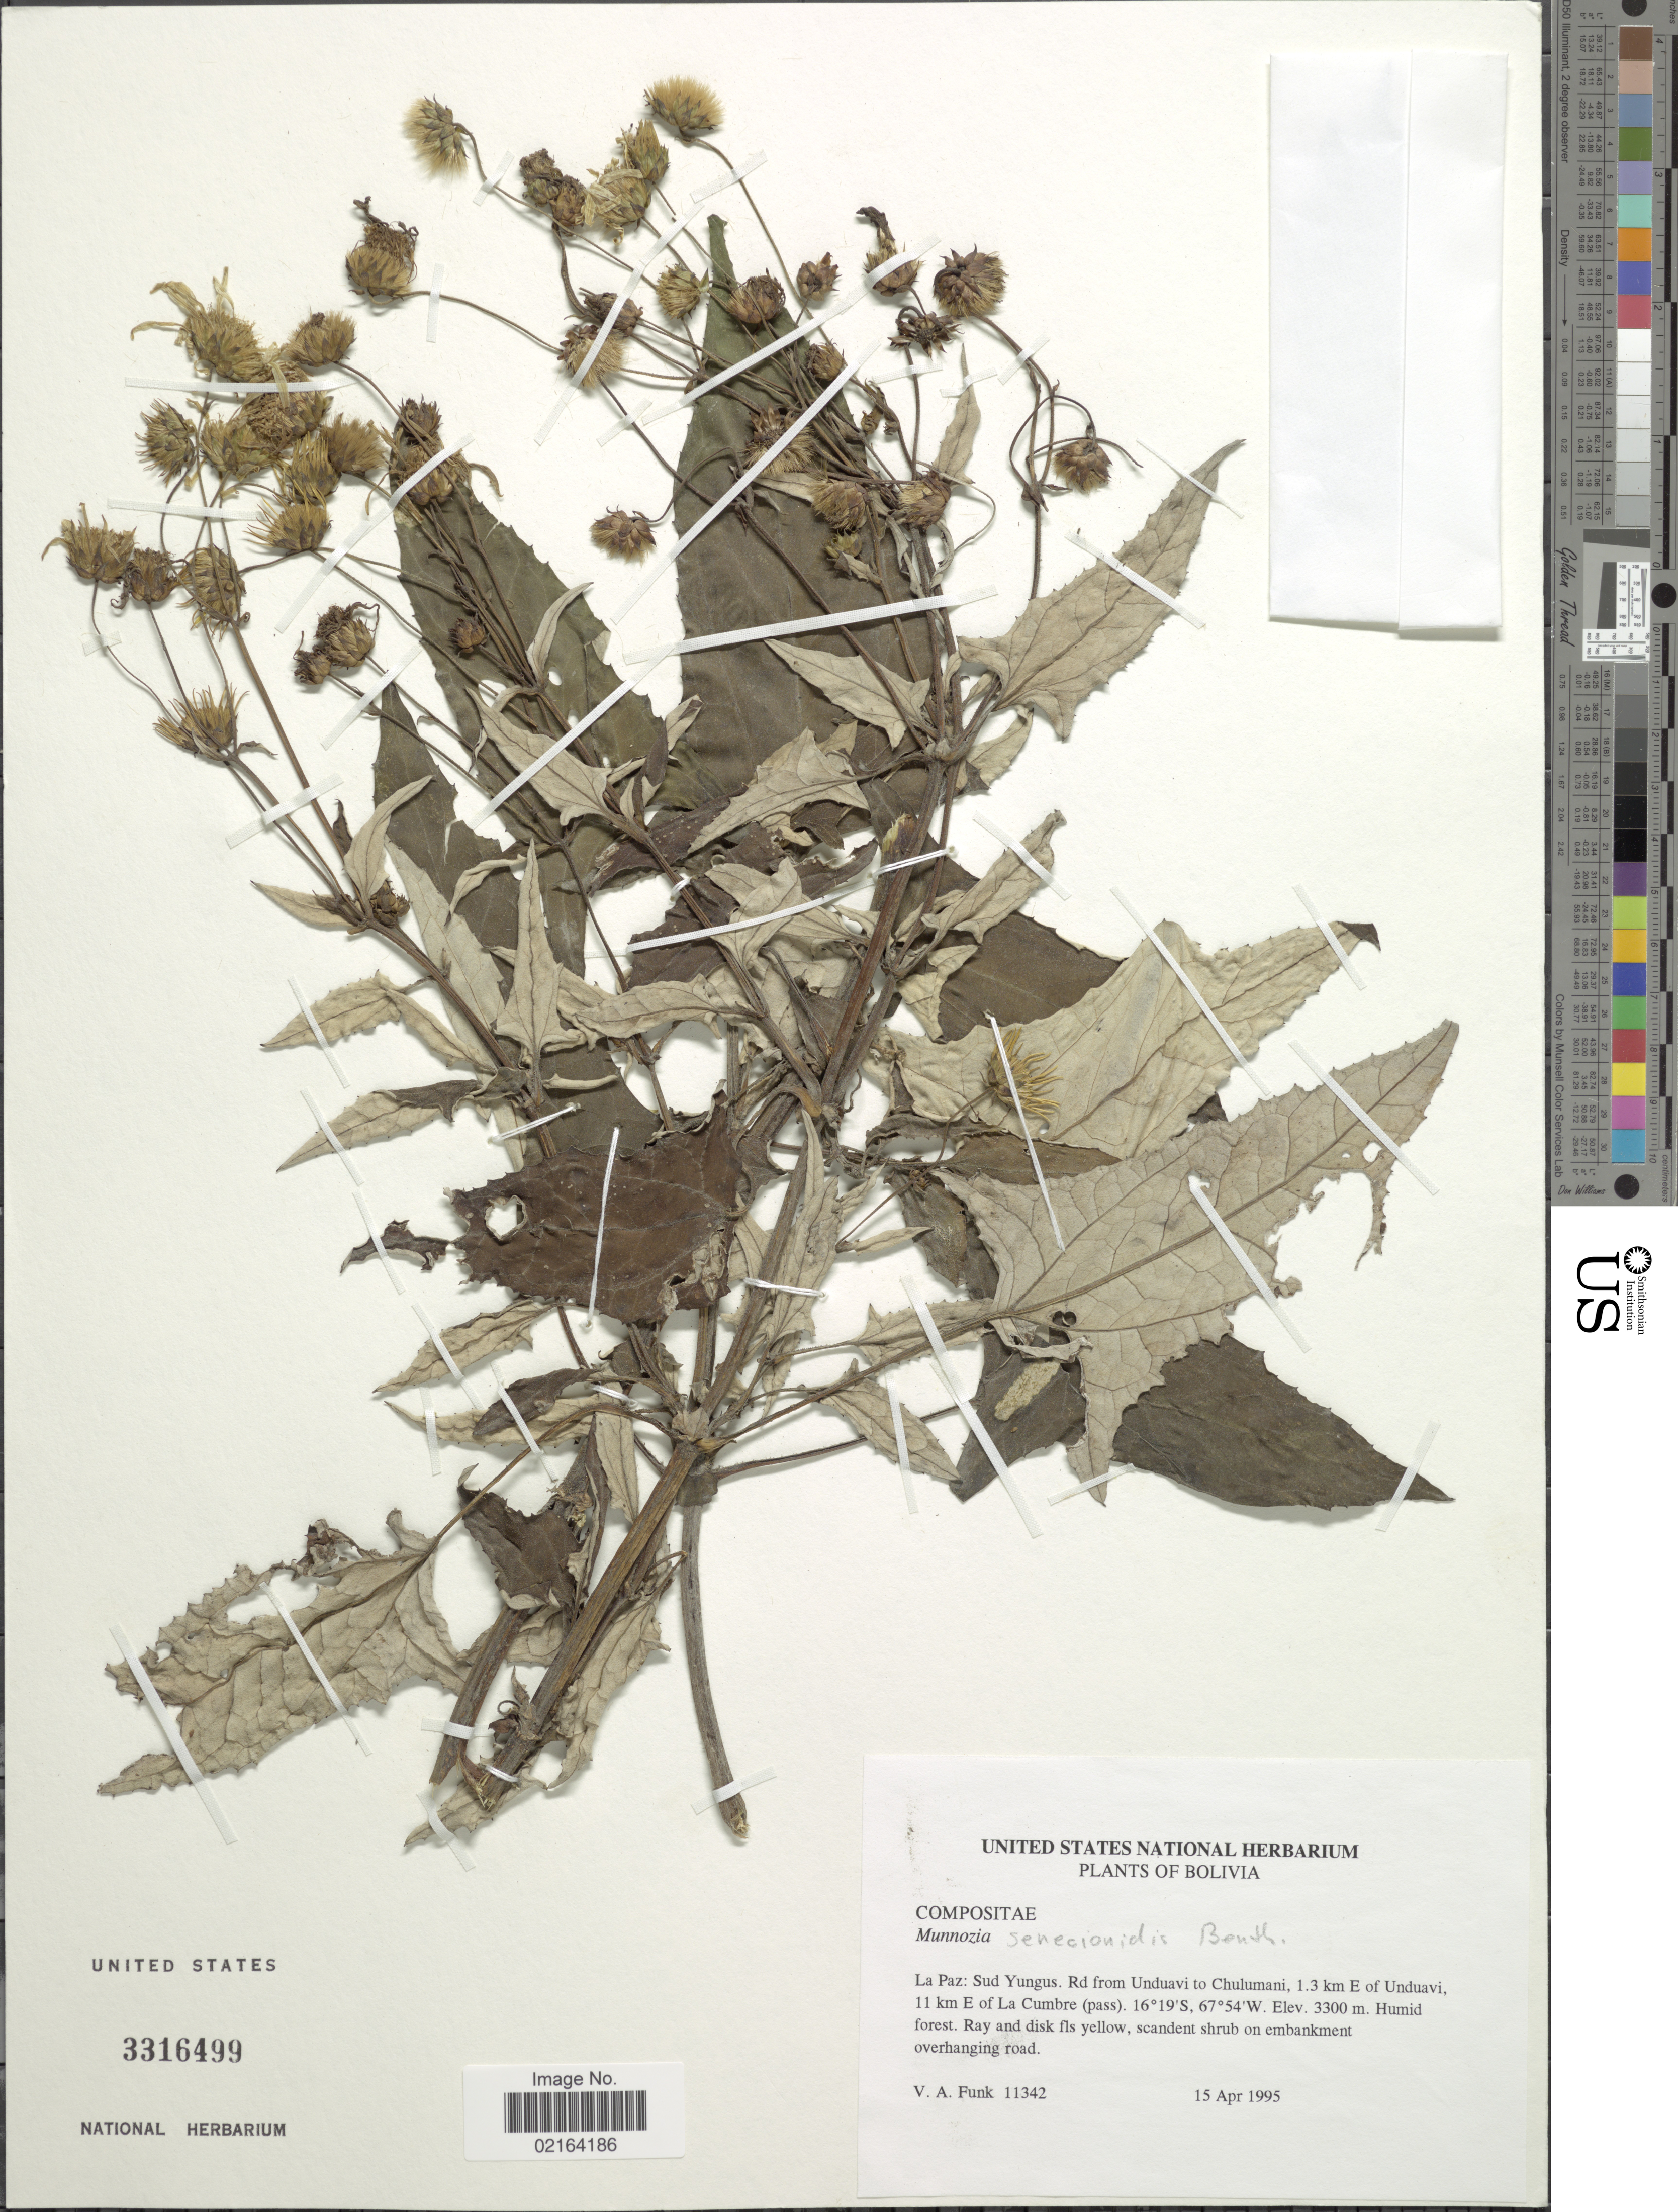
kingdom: Plantae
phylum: Tracheophyta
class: Magnoliopsida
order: Asterales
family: Asteraceae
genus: Munnozia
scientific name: Munnozia senecionidis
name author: Benth.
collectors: V. Funk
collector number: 11342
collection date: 1995-04-15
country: Bolivia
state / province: La Paz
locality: La Paz: Sud Yungas, Rd from Unduavi to Chulumani, 1.3 km E of Unduavi, 11 km E of La Cumbre (pass)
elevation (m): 3300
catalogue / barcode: US 3316499